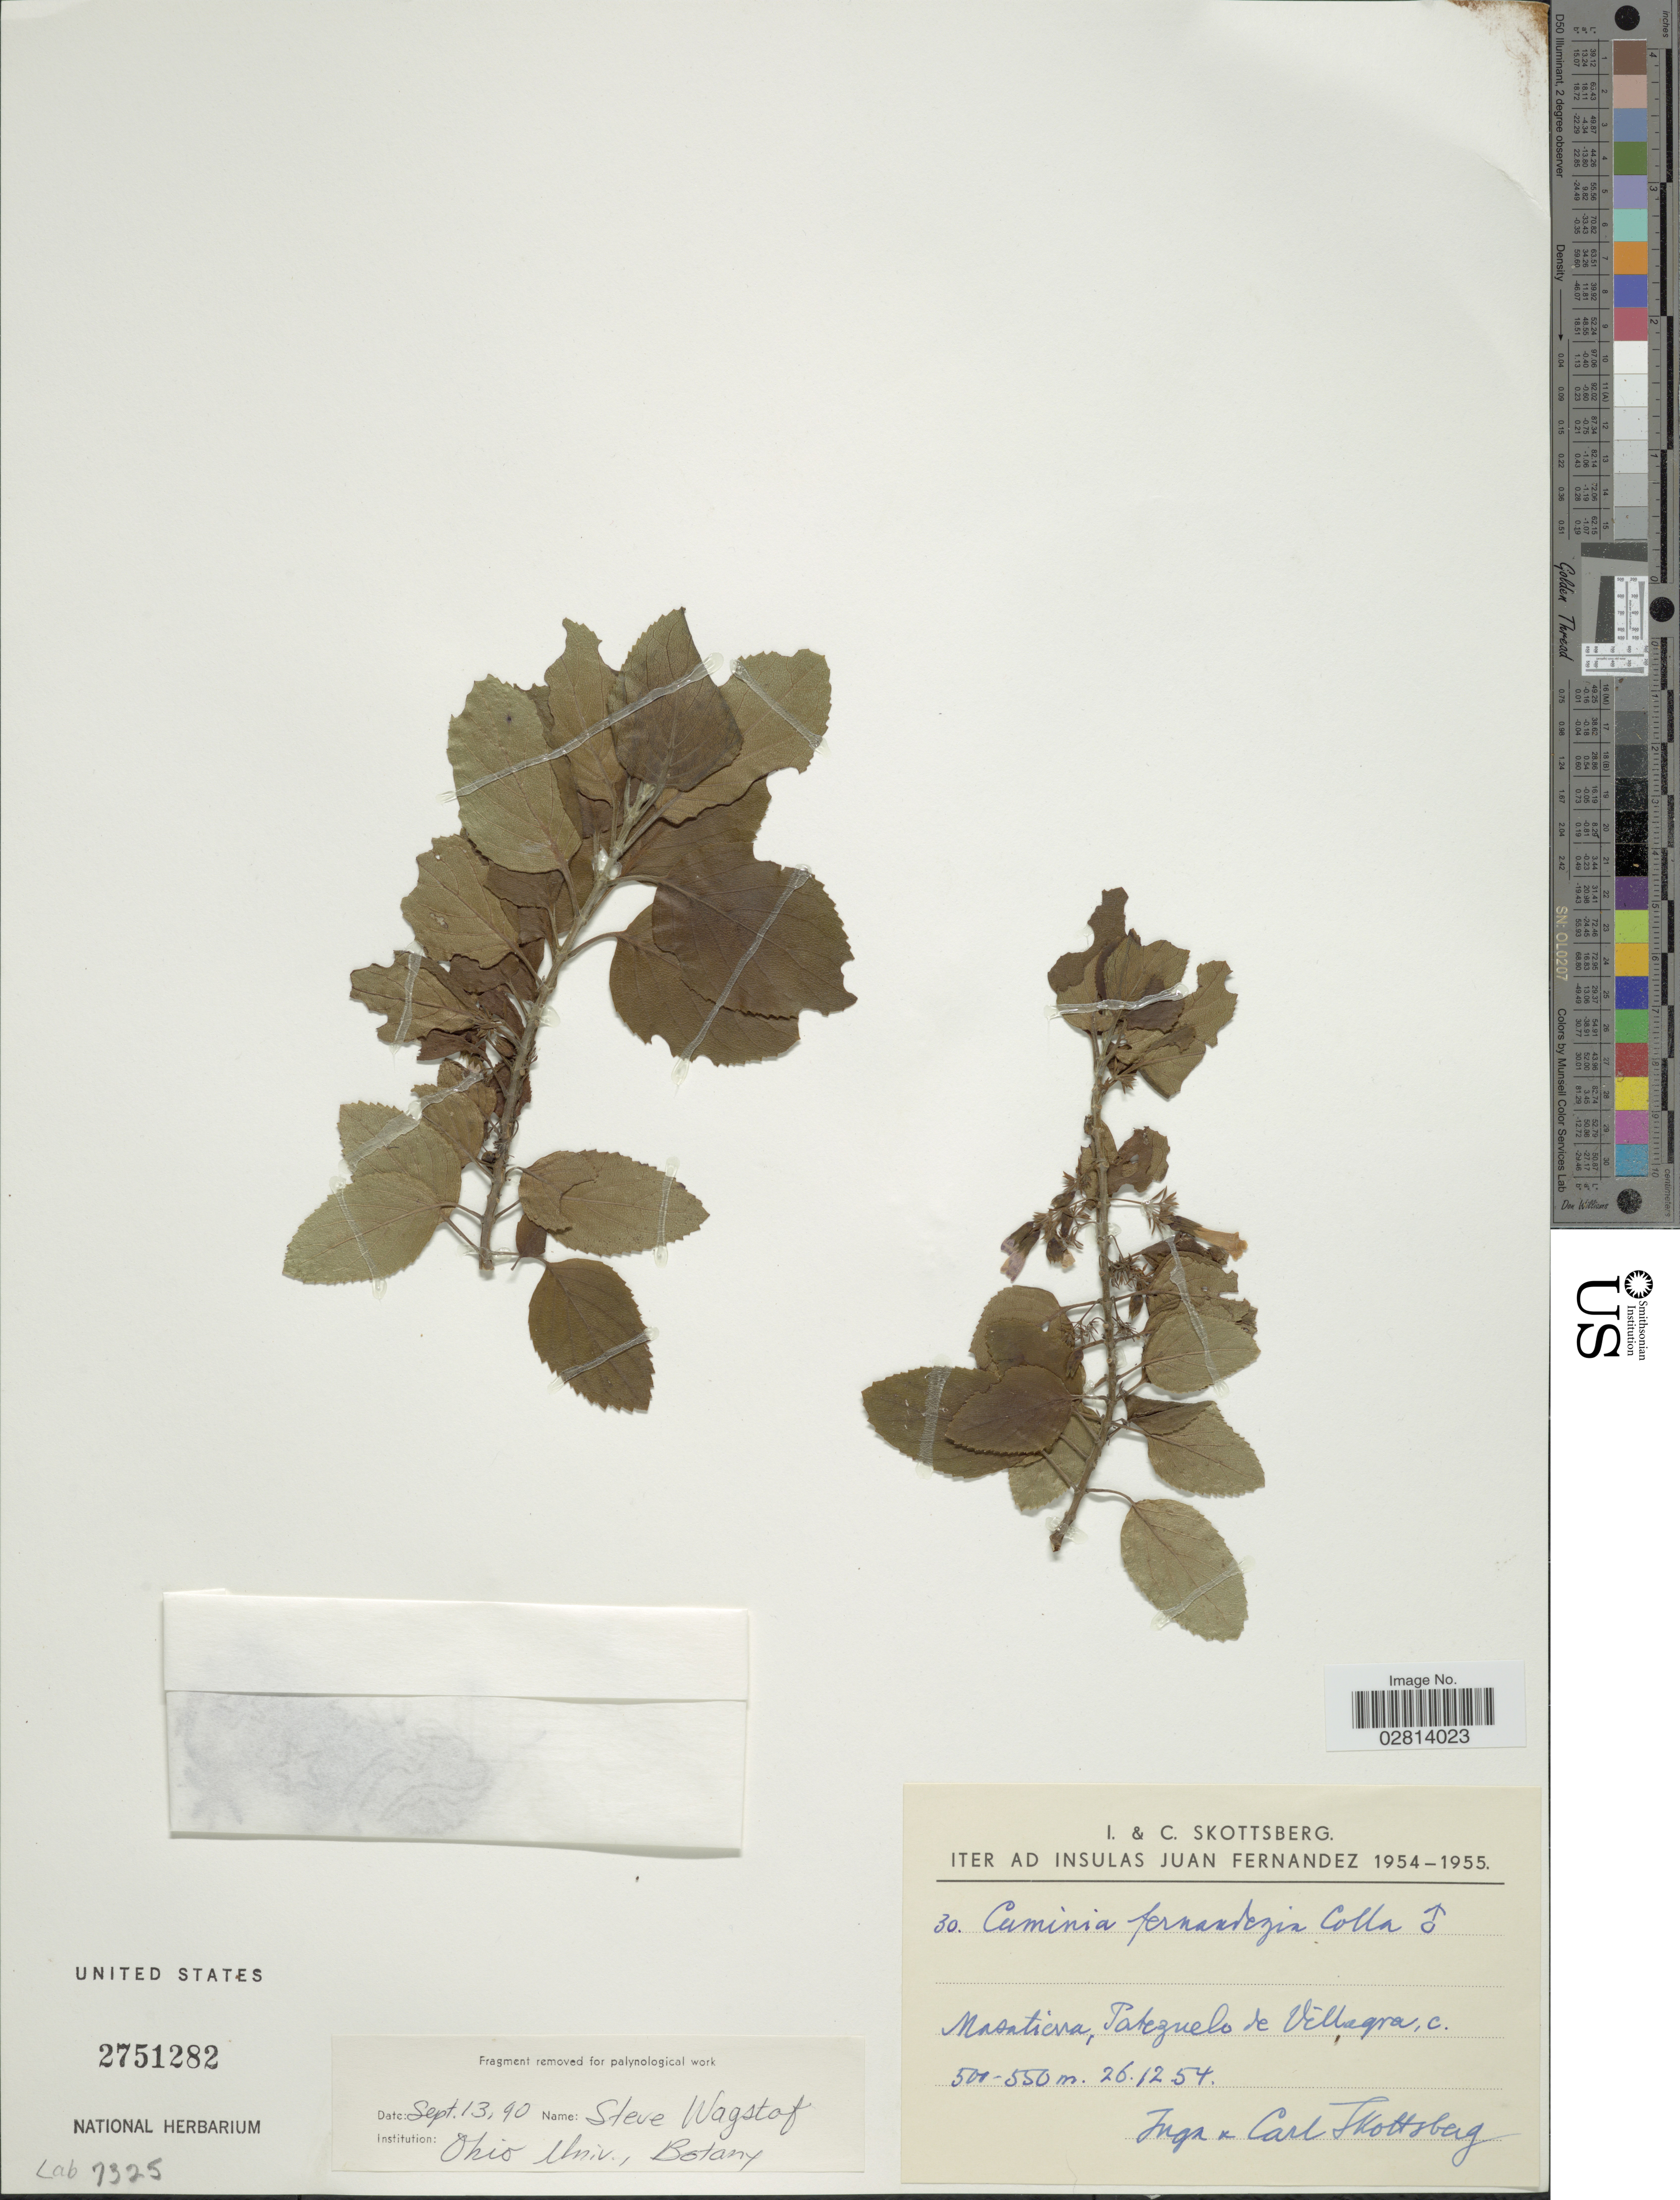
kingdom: Plantae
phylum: Tracheophyta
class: Magnoliopsida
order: Lamiales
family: Lamiaceae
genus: Cuminia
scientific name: Cuminia fernandezia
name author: Colla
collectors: I. Skottsberg & C. Skottsberg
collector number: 30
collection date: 1954-12-26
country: Chile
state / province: Valparaíso (V)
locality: Iter ad insulas Juan Fernandez, Masatierra, Portezuelo de Villagra.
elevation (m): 500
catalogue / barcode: US 2751282